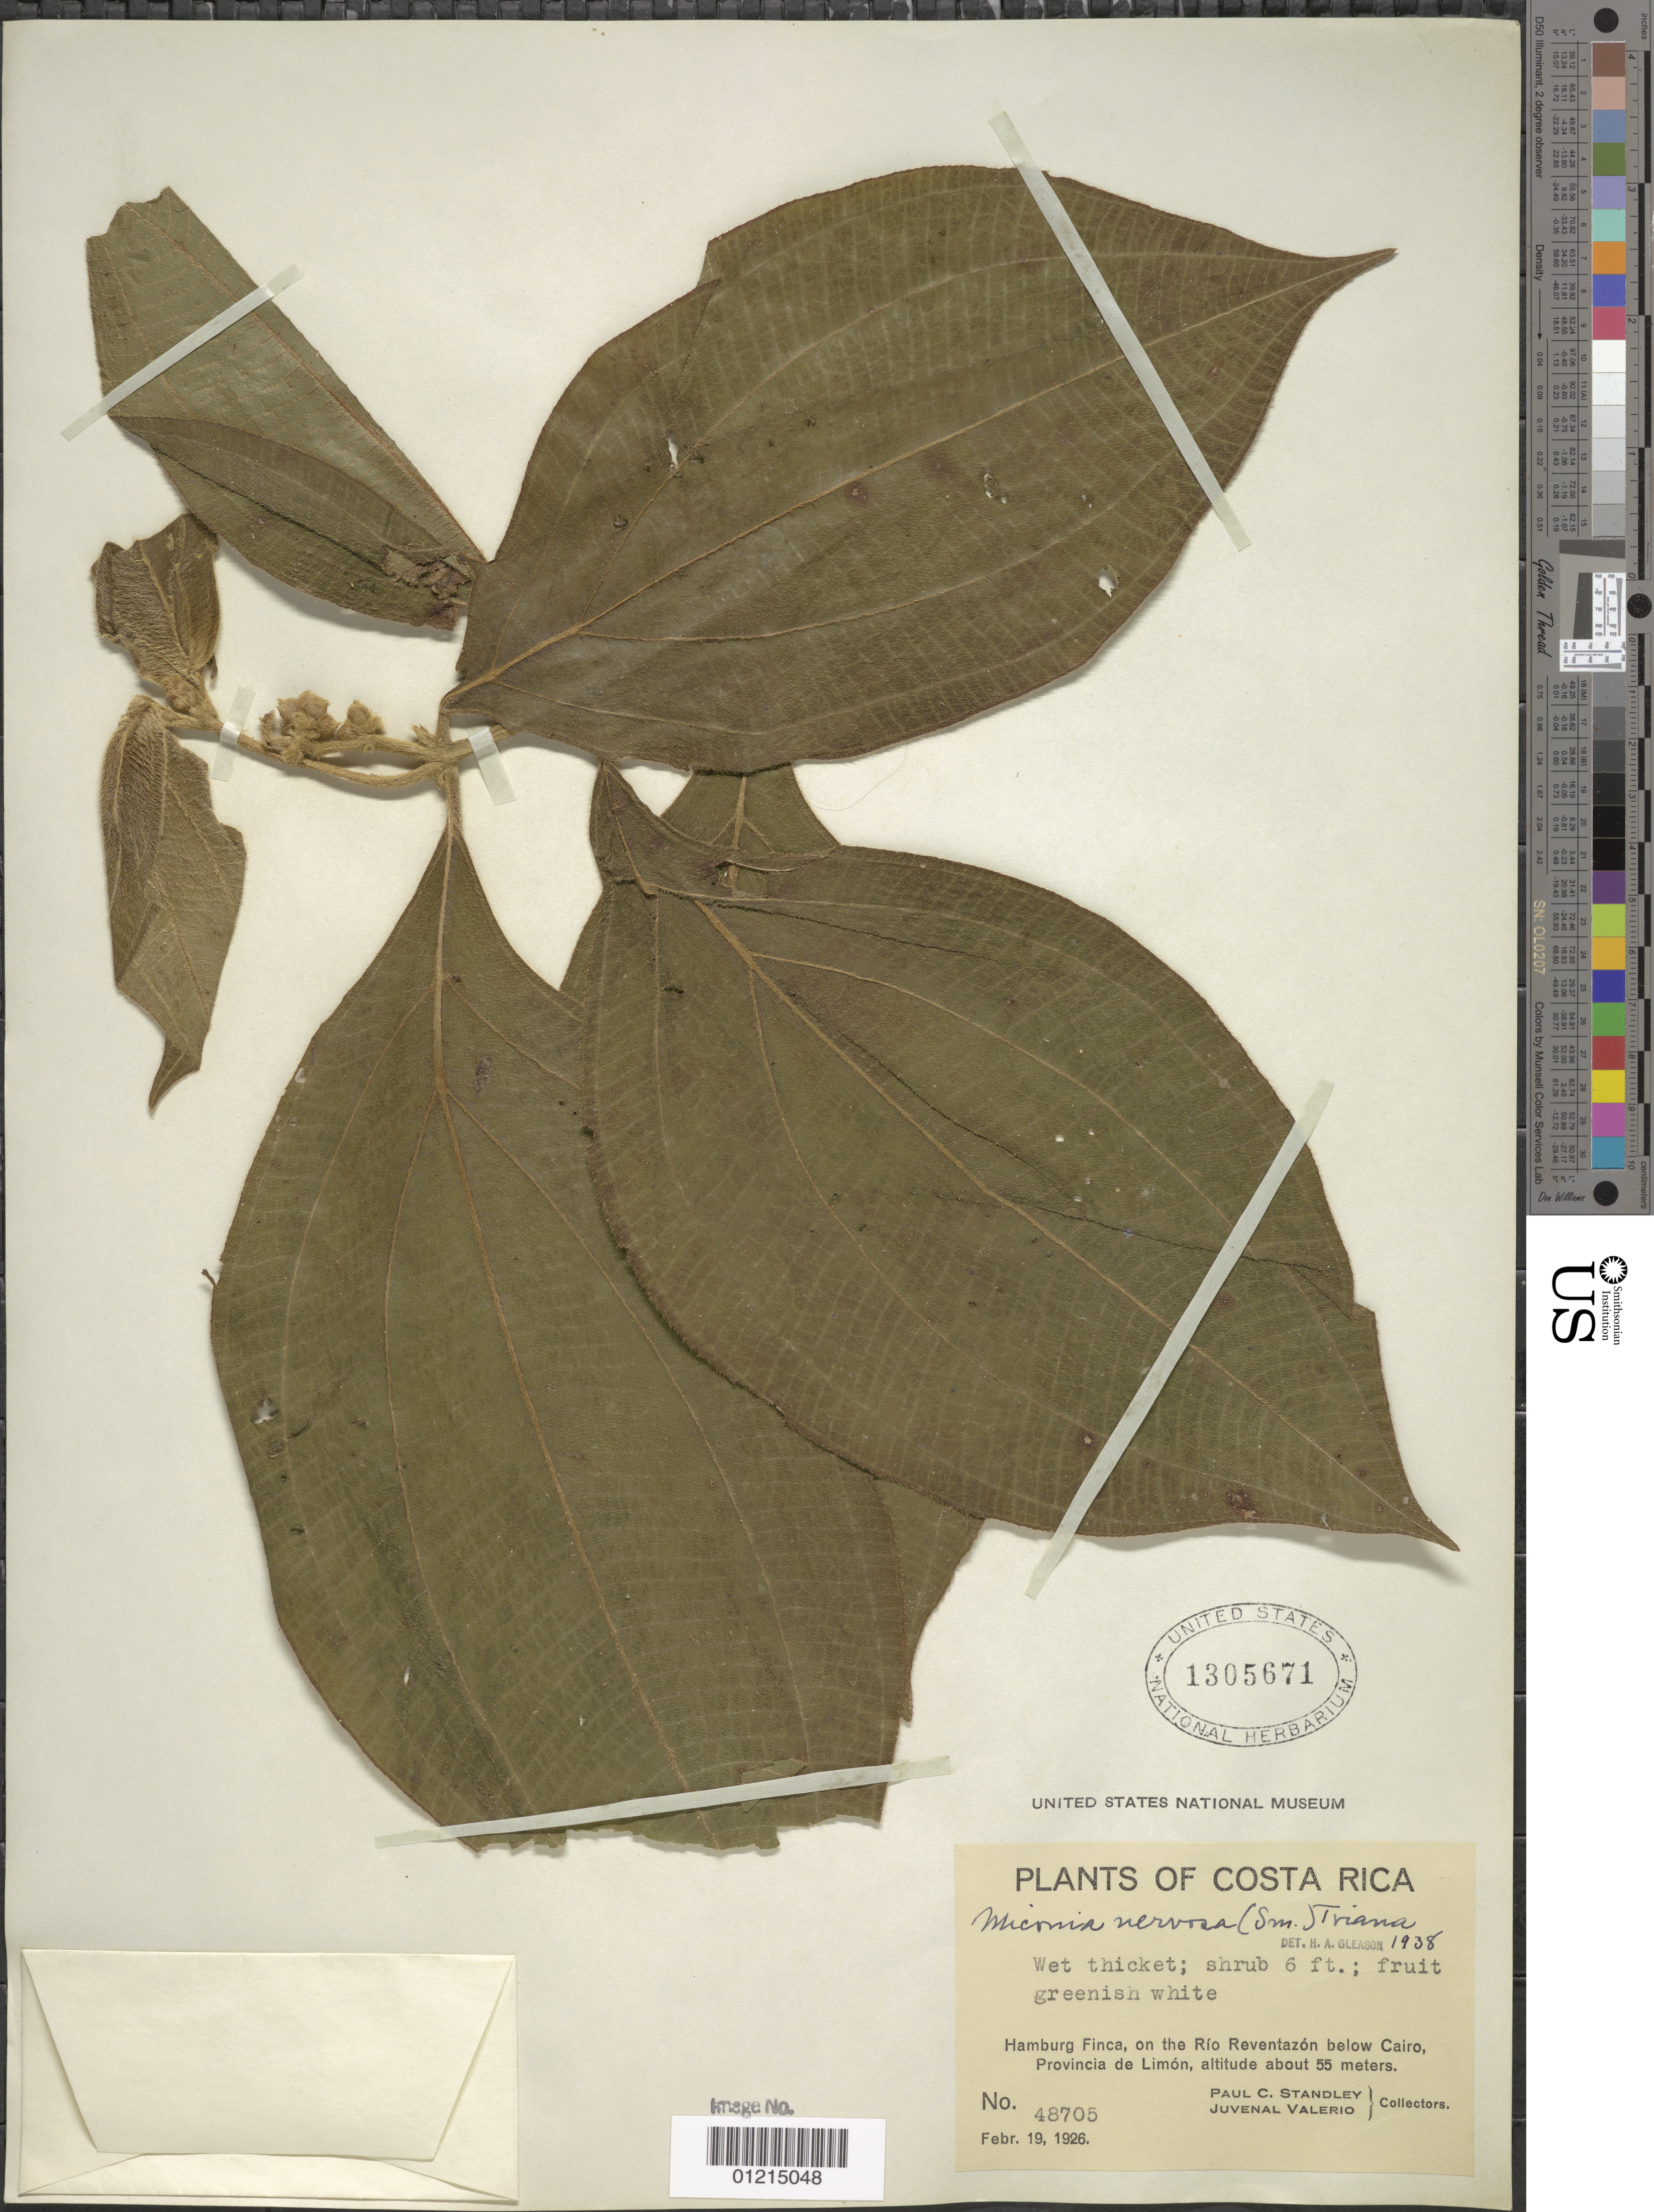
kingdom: Plantae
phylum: Tracheophyta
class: Magnoliopsida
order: Myrtales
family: Melastomataceae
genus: Miconia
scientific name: Miconia nervosa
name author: (Sm.) Triana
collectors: P. C. Standley & J. Valerio R.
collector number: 48705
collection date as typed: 19 Feb 1926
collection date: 1926-02-19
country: Costa Rica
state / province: Limón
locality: Hamburg Finca, on Rio Reventazon below Cairo.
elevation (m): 55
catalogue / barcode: US 1305671